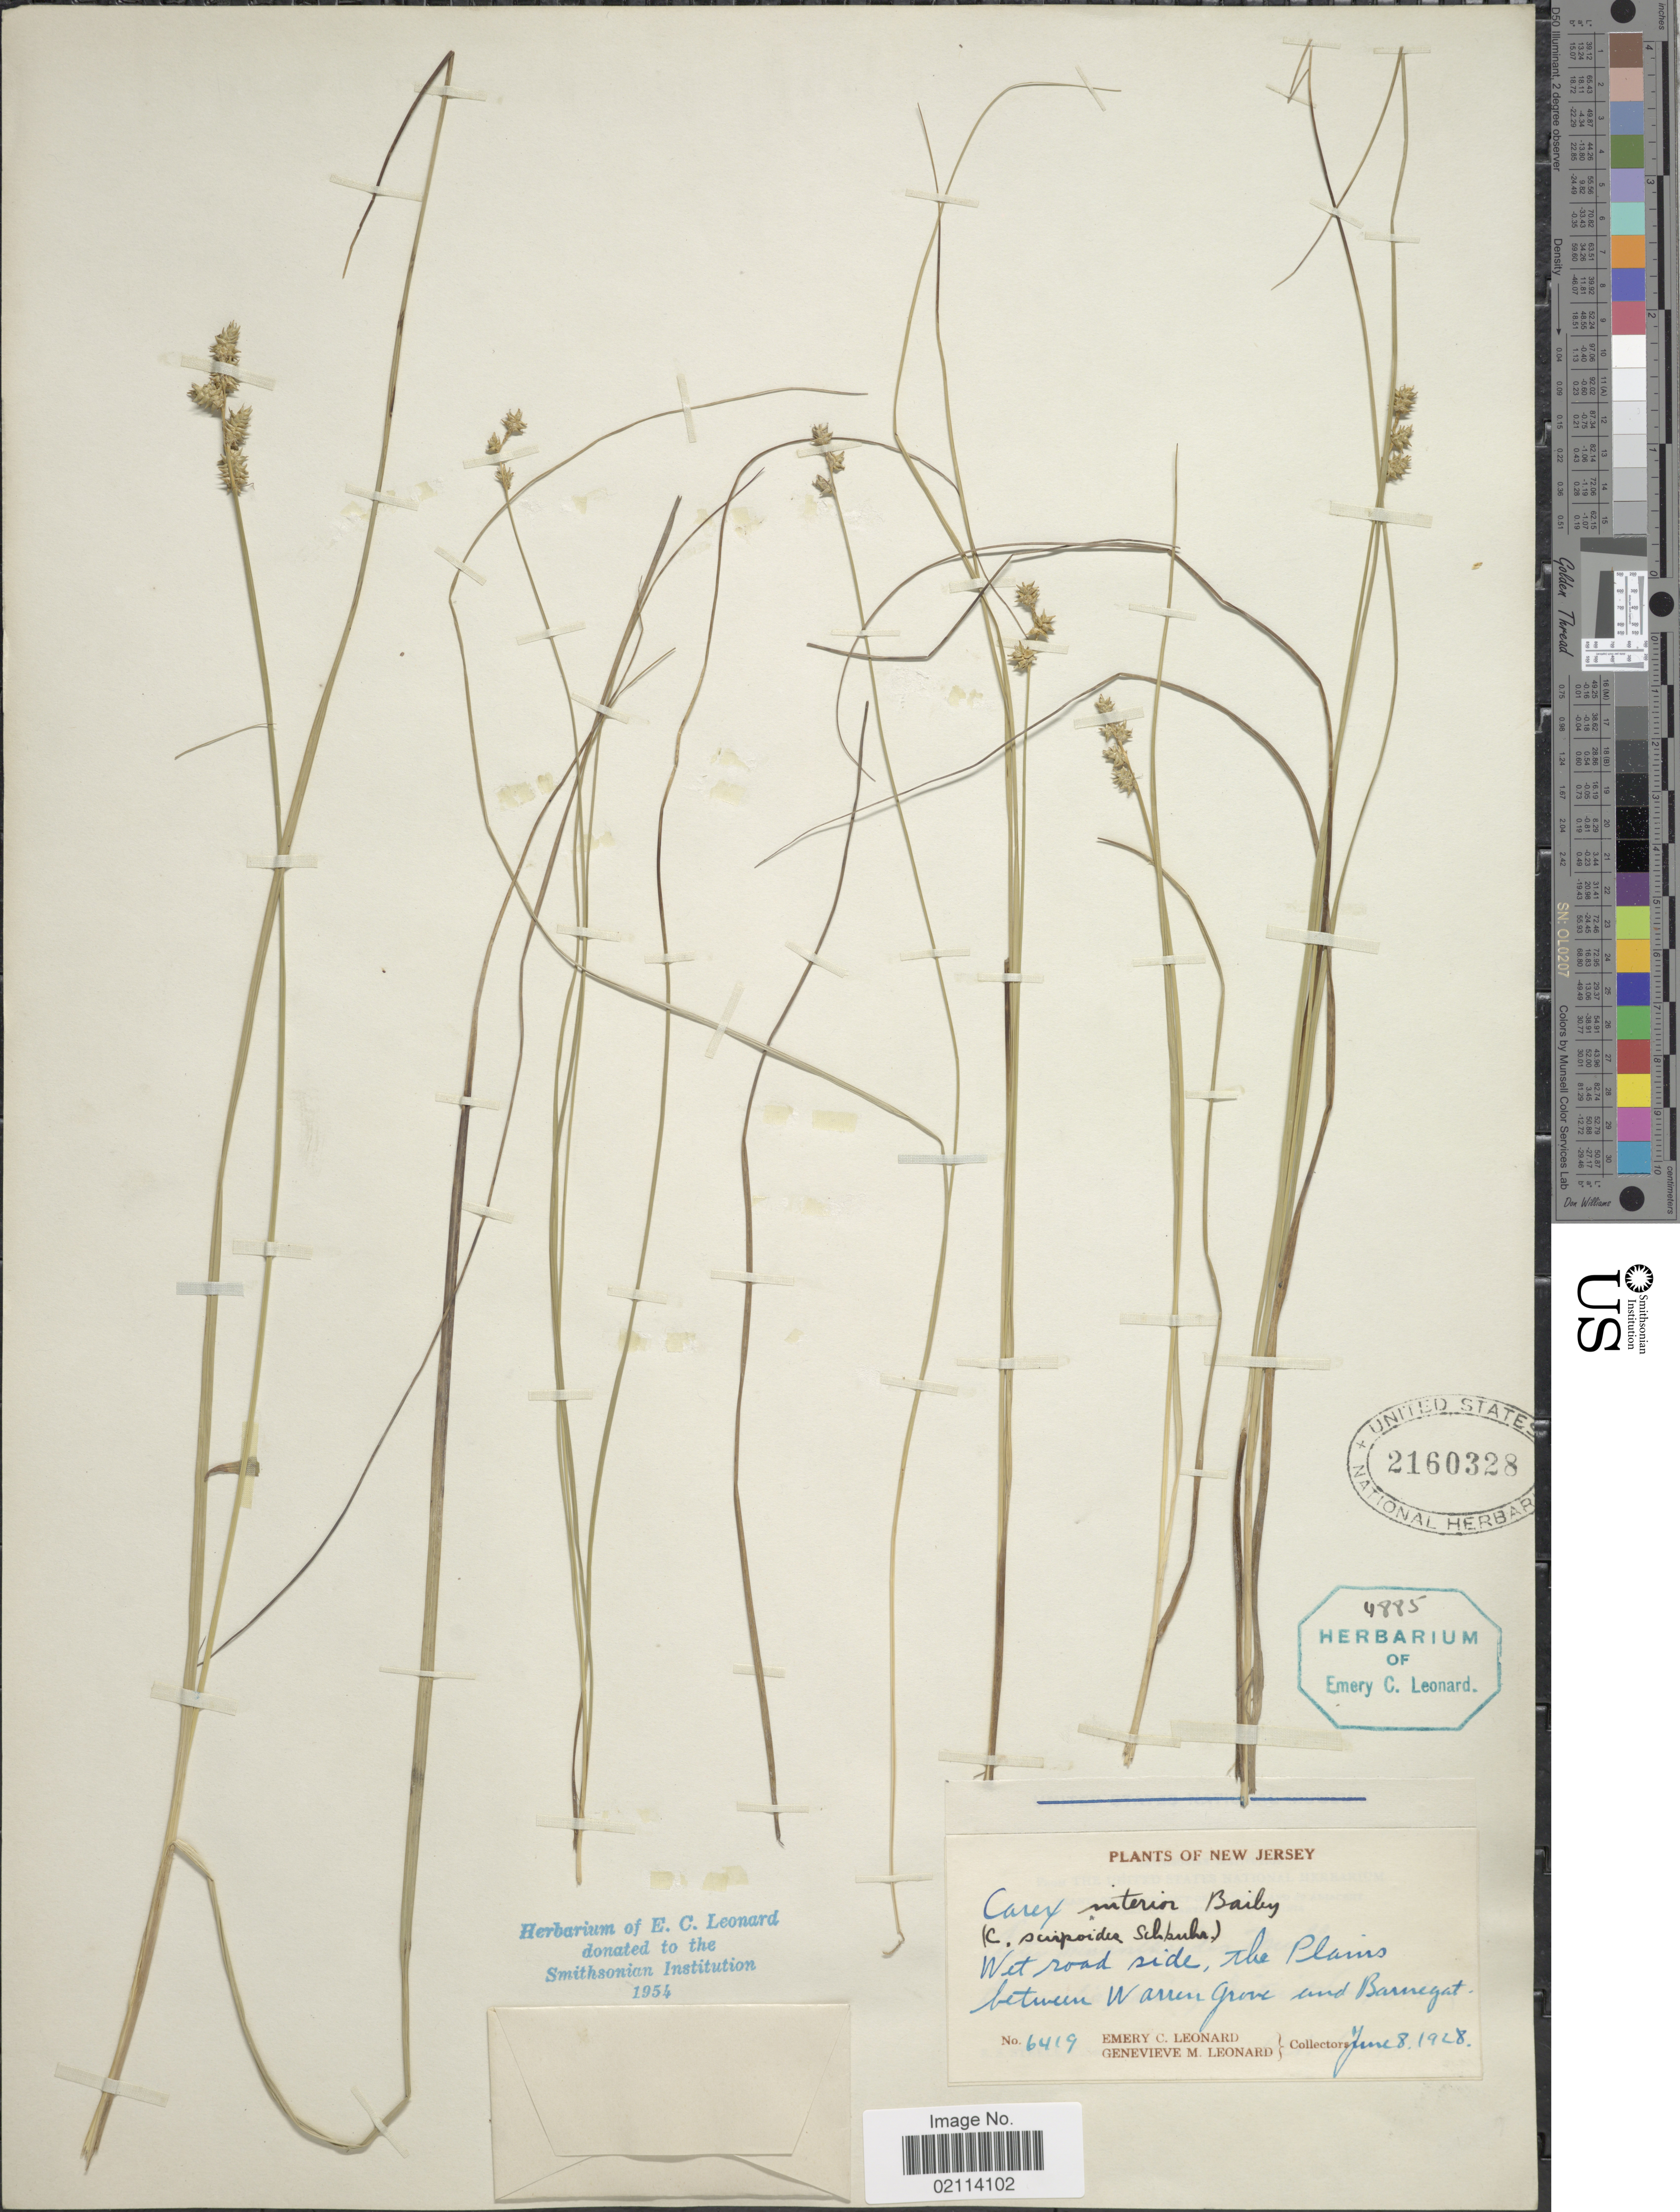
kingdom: Plantae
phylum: Tracheophyta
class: Liliopsida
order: Poales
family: Cyperaceae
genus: Carex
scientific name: Carex interior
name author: L.H. Bailey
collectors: E. C. Leonard & G. M. Leonard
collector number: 6419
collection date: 1928-06-08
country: United States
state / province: New Jersey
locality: Wet road side, the Plains between Warren Grove and Barnegat.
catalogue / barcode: US 2160328